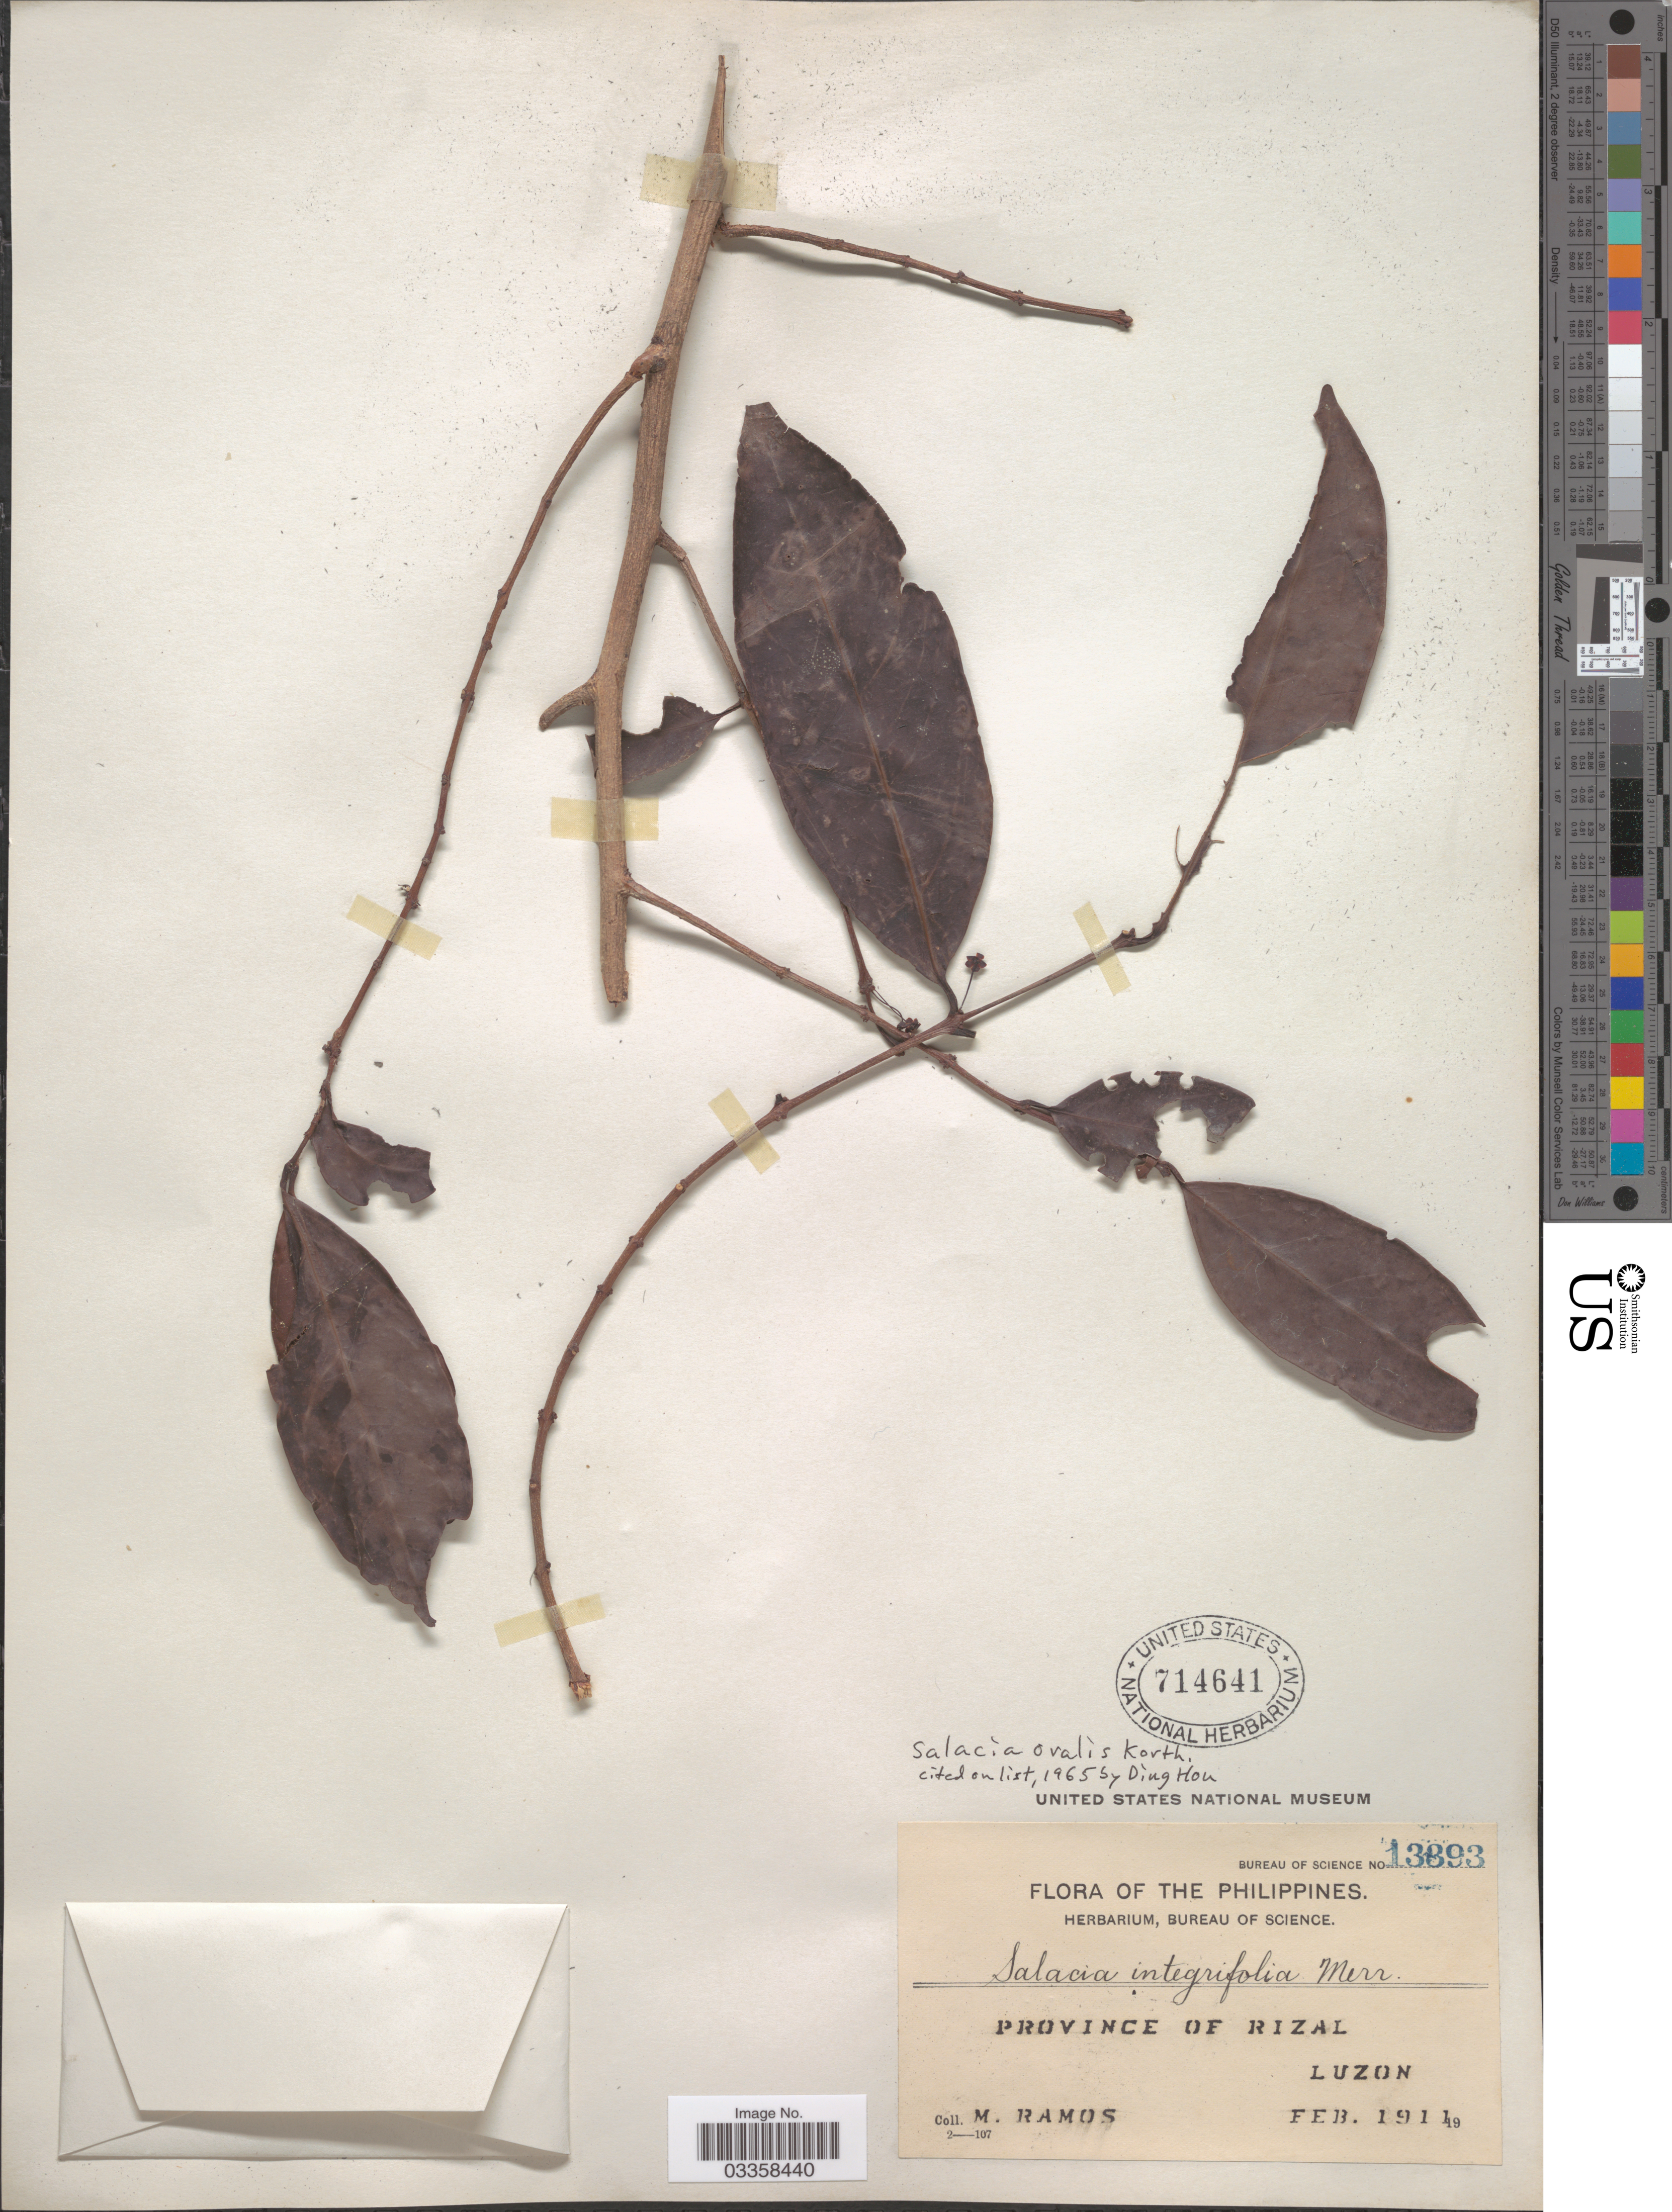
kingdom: Plantae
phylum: Tracheophyta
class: Magnoliopsida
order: Celastrales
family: Celastraceae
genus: Salacia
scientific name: Salacia ovalis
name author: M.A. Lawson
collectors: M. Ramos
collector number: Bureau of Science 13893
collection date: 1911-02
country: Philippines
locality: Province of Rizal. Luzon.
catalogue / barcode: US 714641